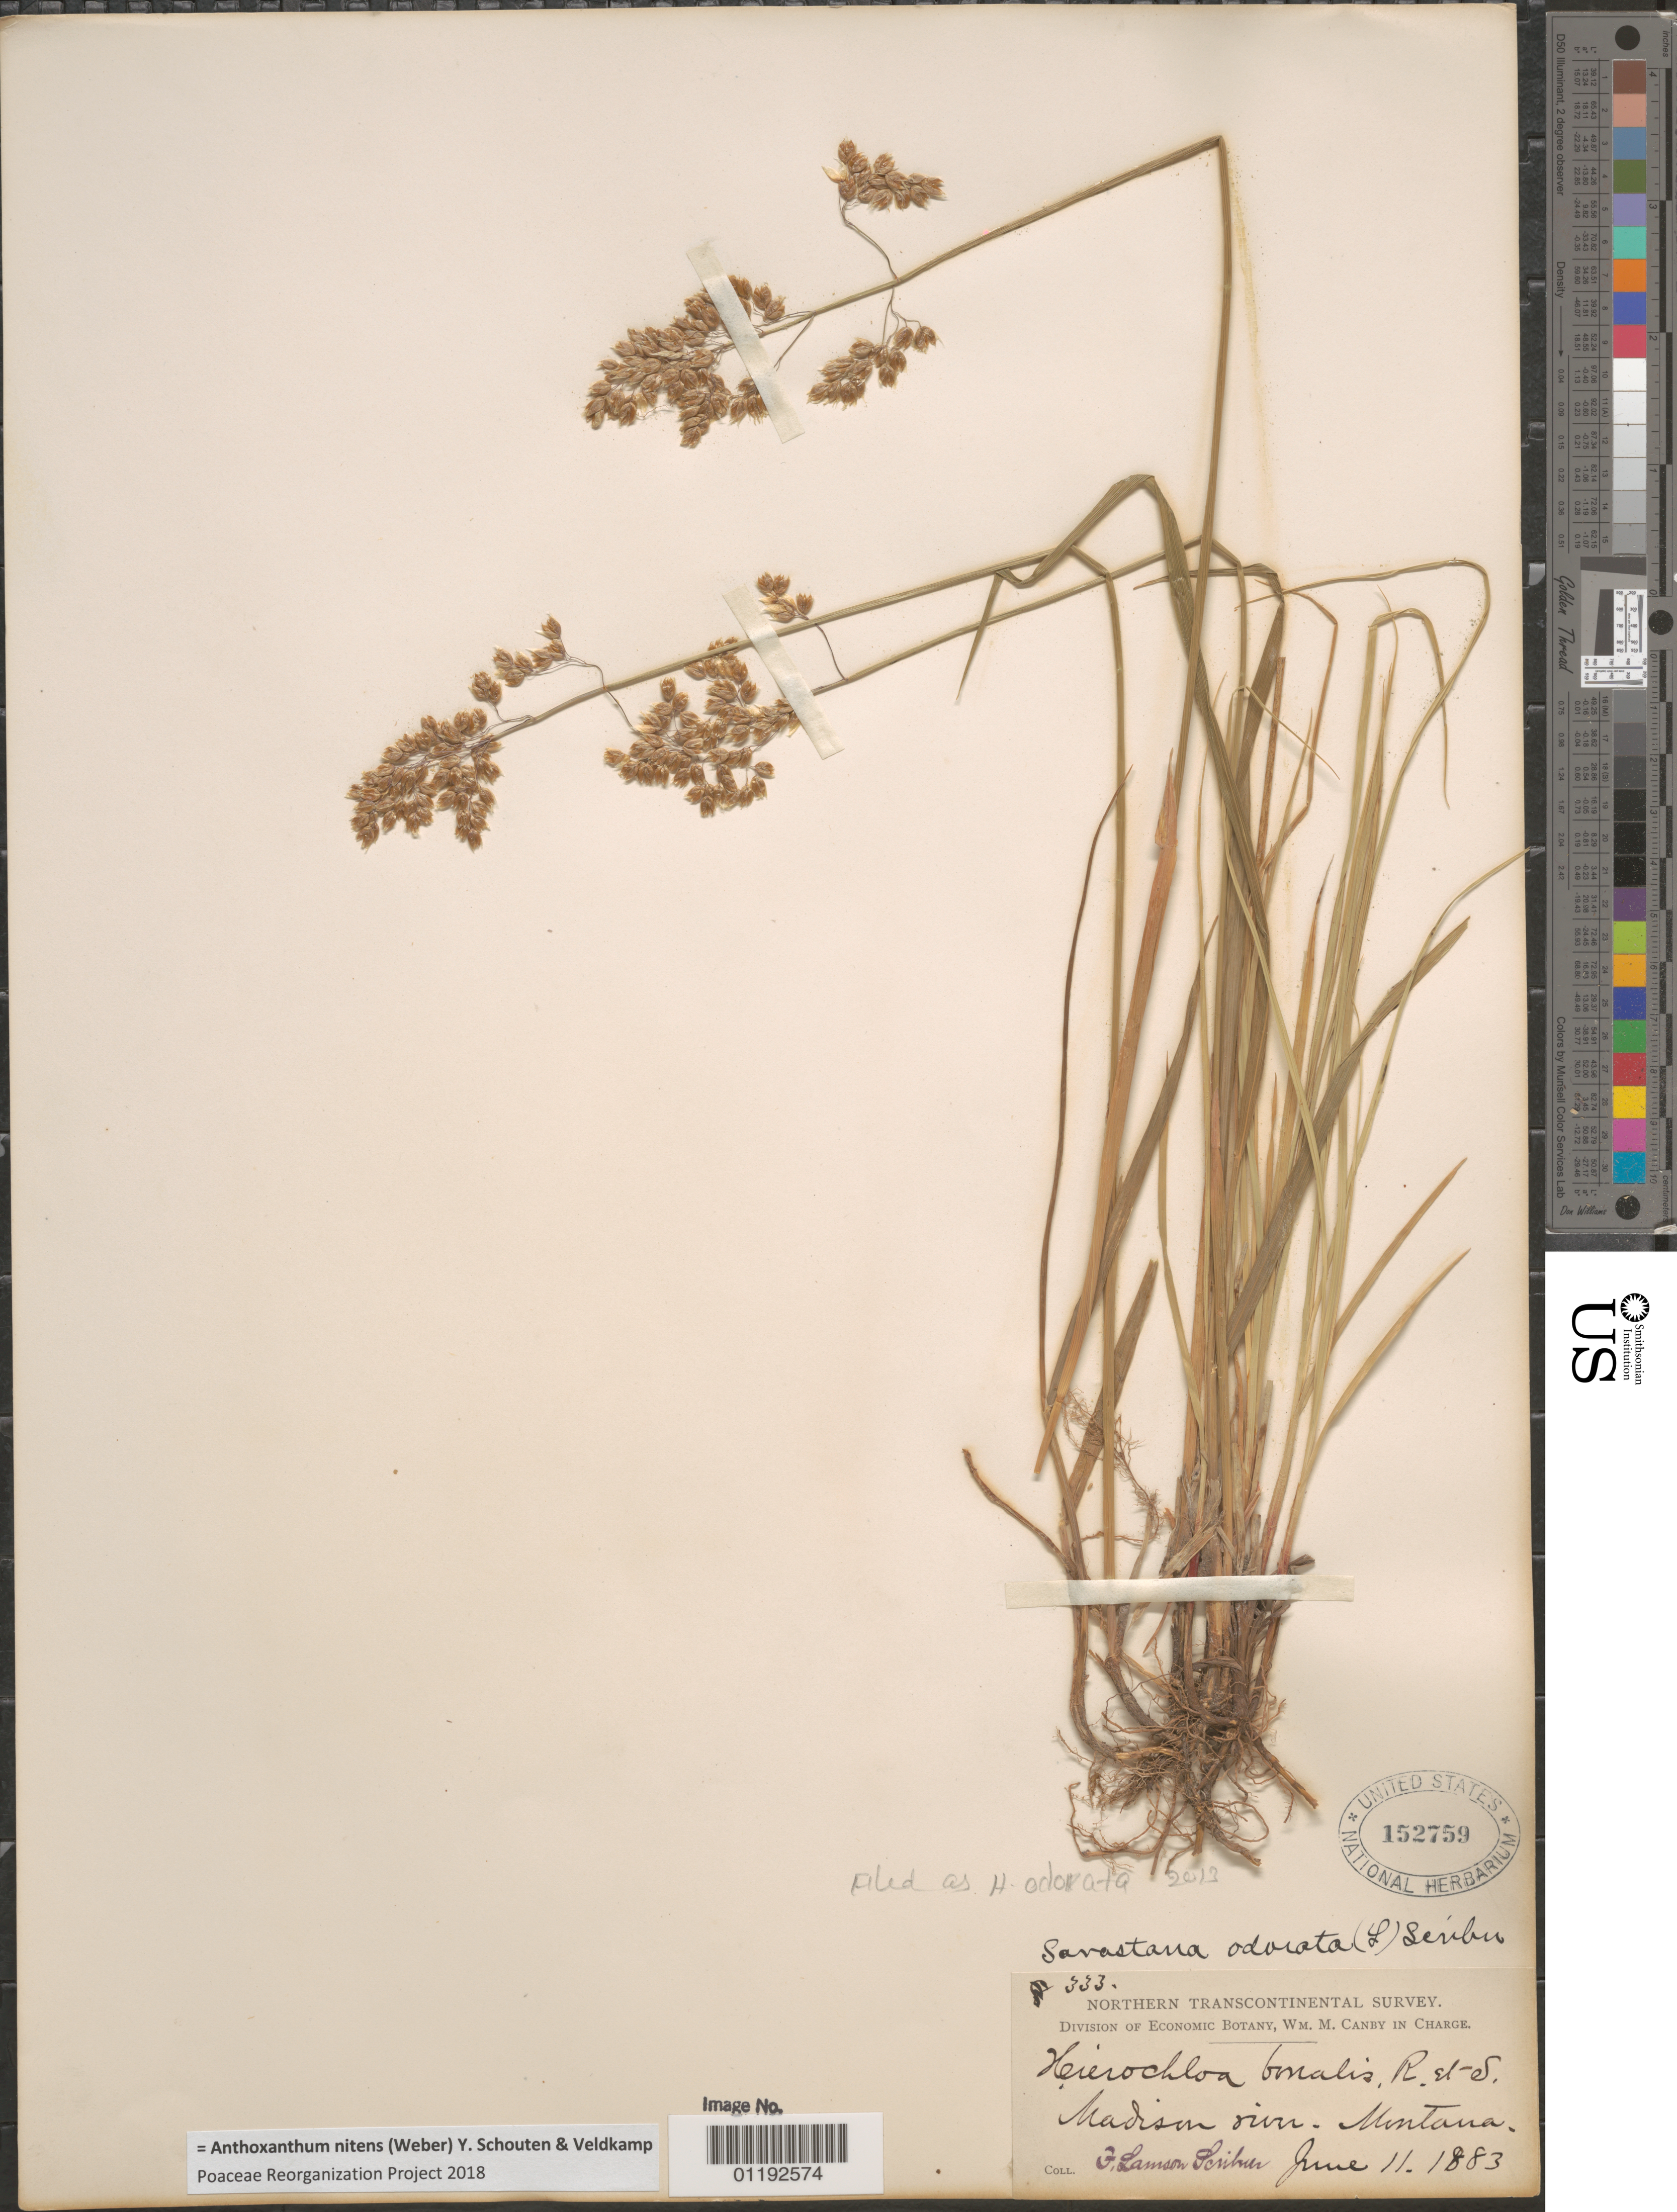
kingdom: Plantae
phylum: Tracheophyta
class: Liliopsida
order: Poales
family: Poaceae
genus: Anthoxanthum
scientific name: Anthoxanthum nitens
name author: (G.H. Weber) R.T.A. Schouten & Veldkamp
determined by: Poaceae Reorganization Project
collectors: F. L. Scribner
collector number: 333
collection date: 1883-06-11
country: United States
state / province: Montana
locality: Madison River.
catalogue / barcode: US 152759